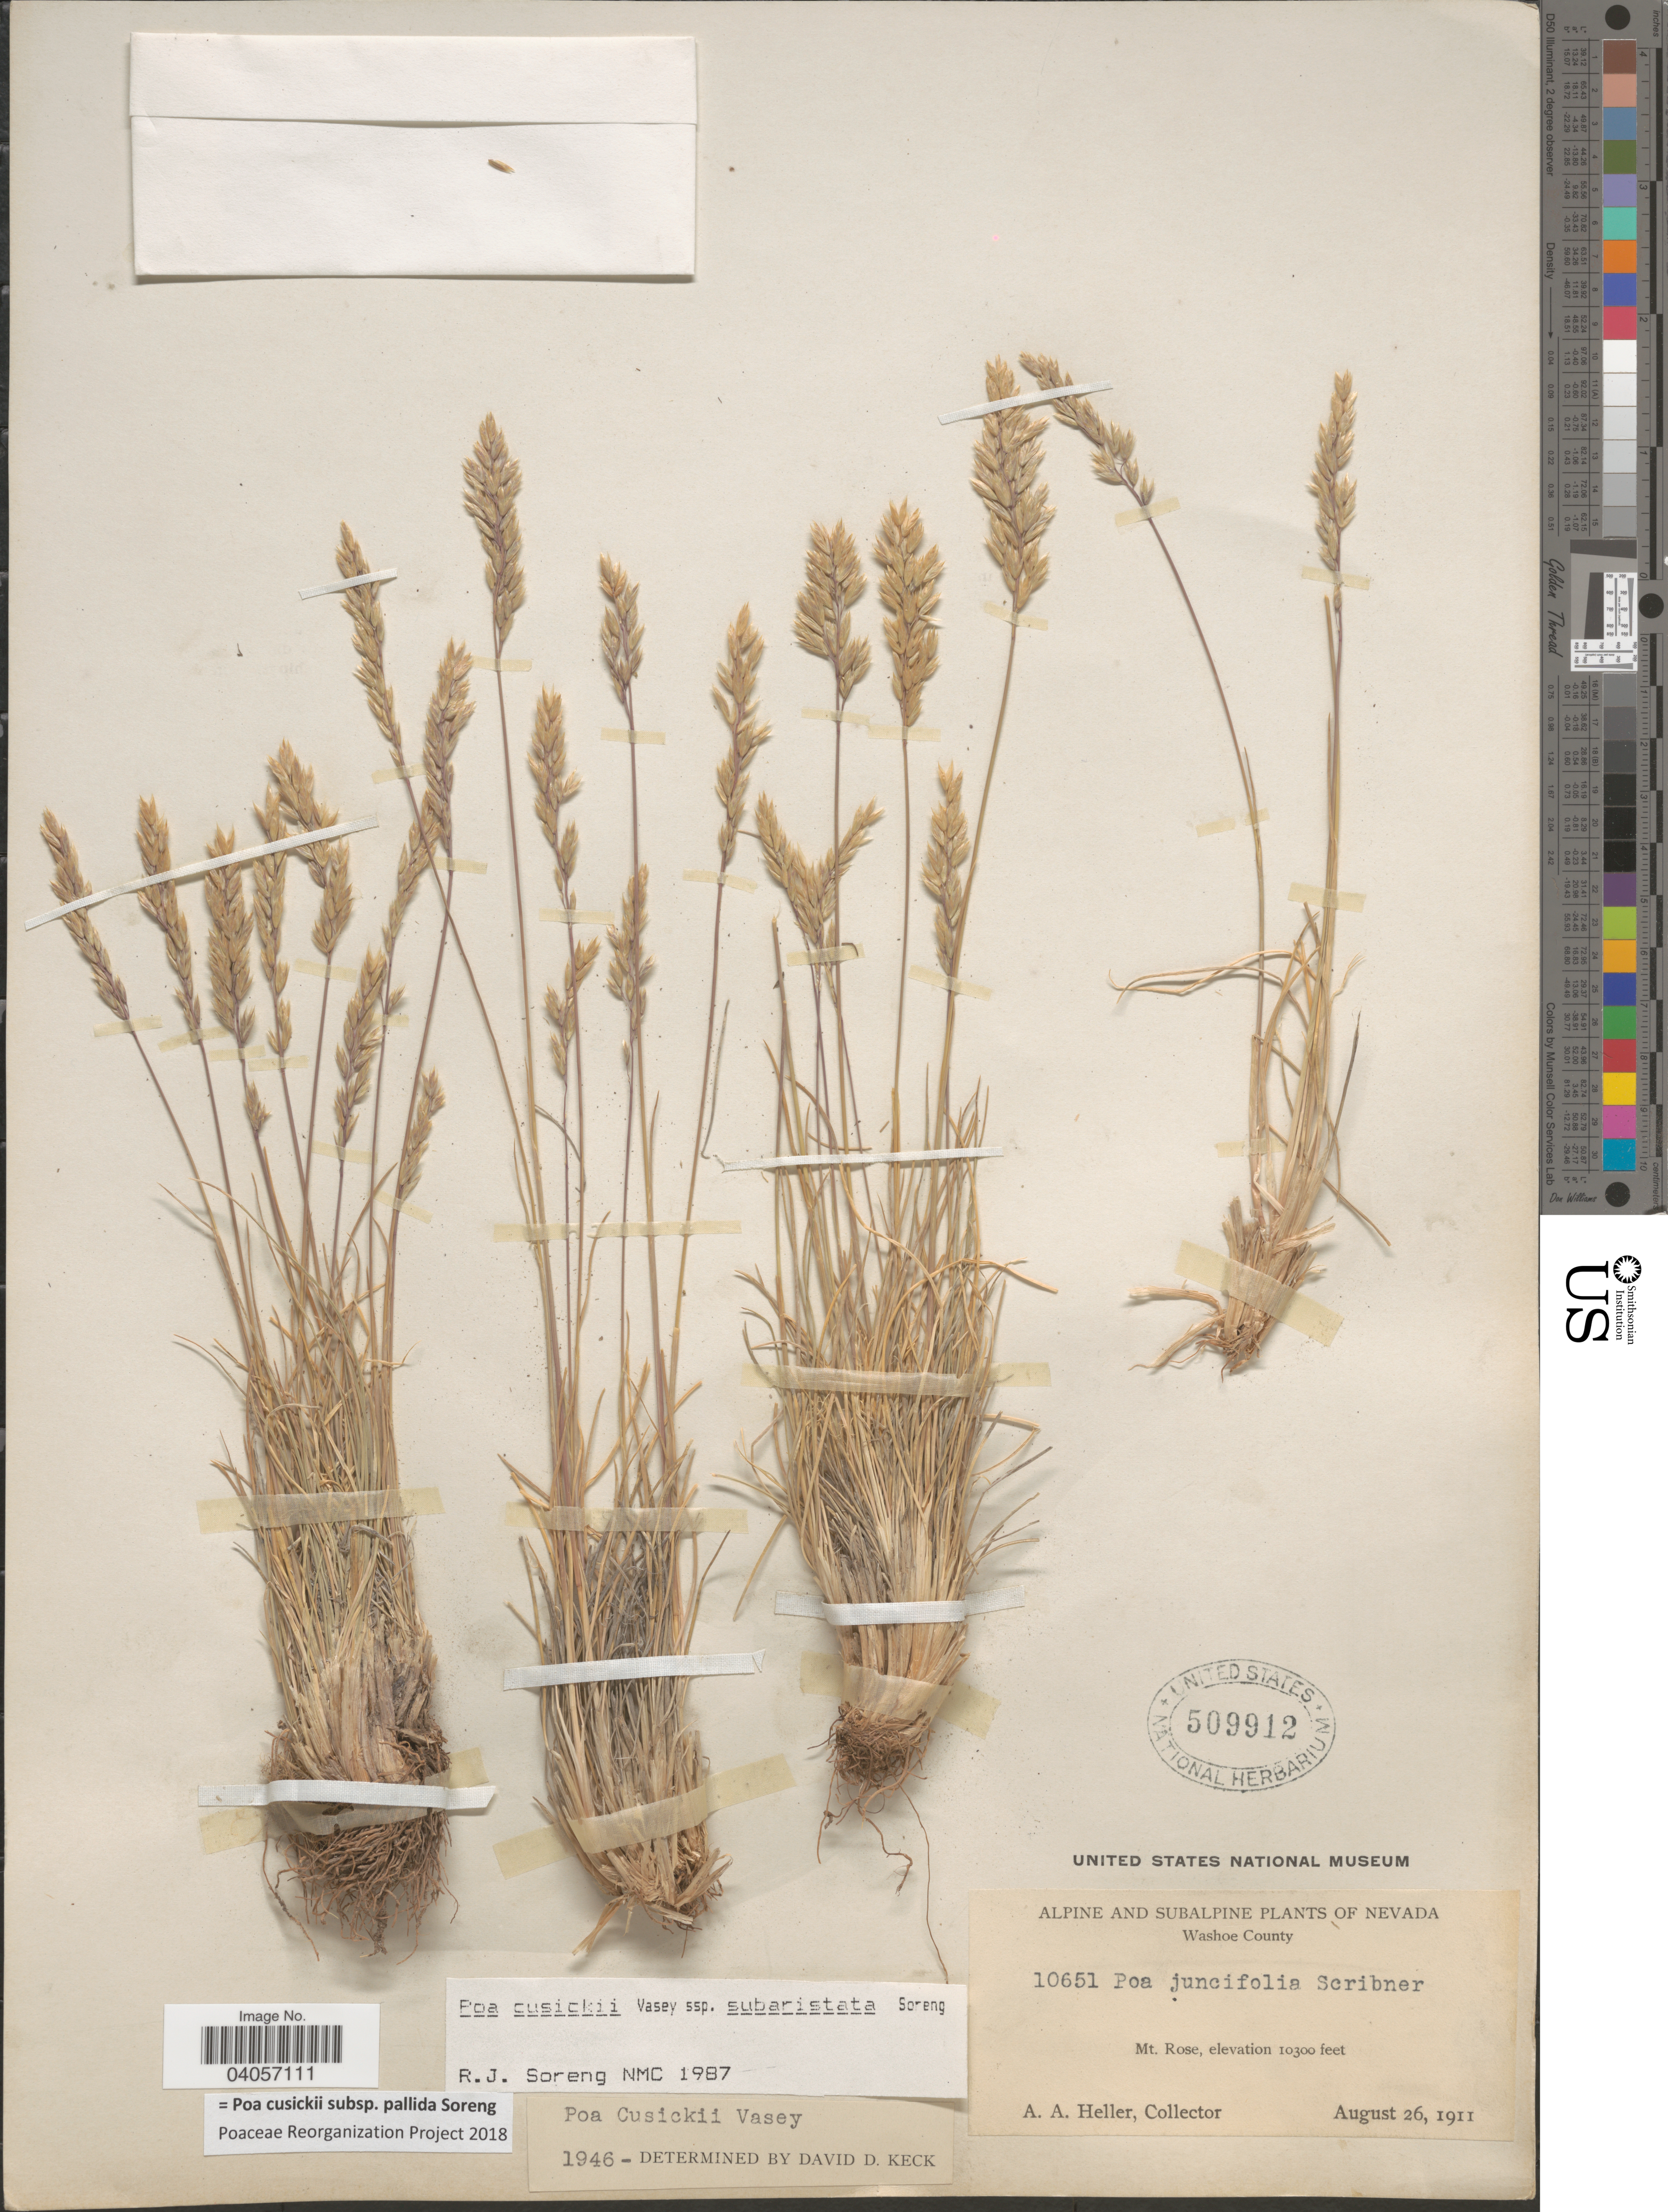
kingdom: Plantae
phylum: Tracheophyta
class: Liliopsida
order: Poales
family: Poaceae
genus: Poa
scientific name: Poa cusickii subsp. pallida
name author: Soreng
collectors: A. A. Heller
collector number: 10651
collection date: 1911-08-26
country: United States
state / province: Nevada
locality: Washoe County. Mt. Rose.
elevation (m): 3139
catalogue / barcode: US 509912